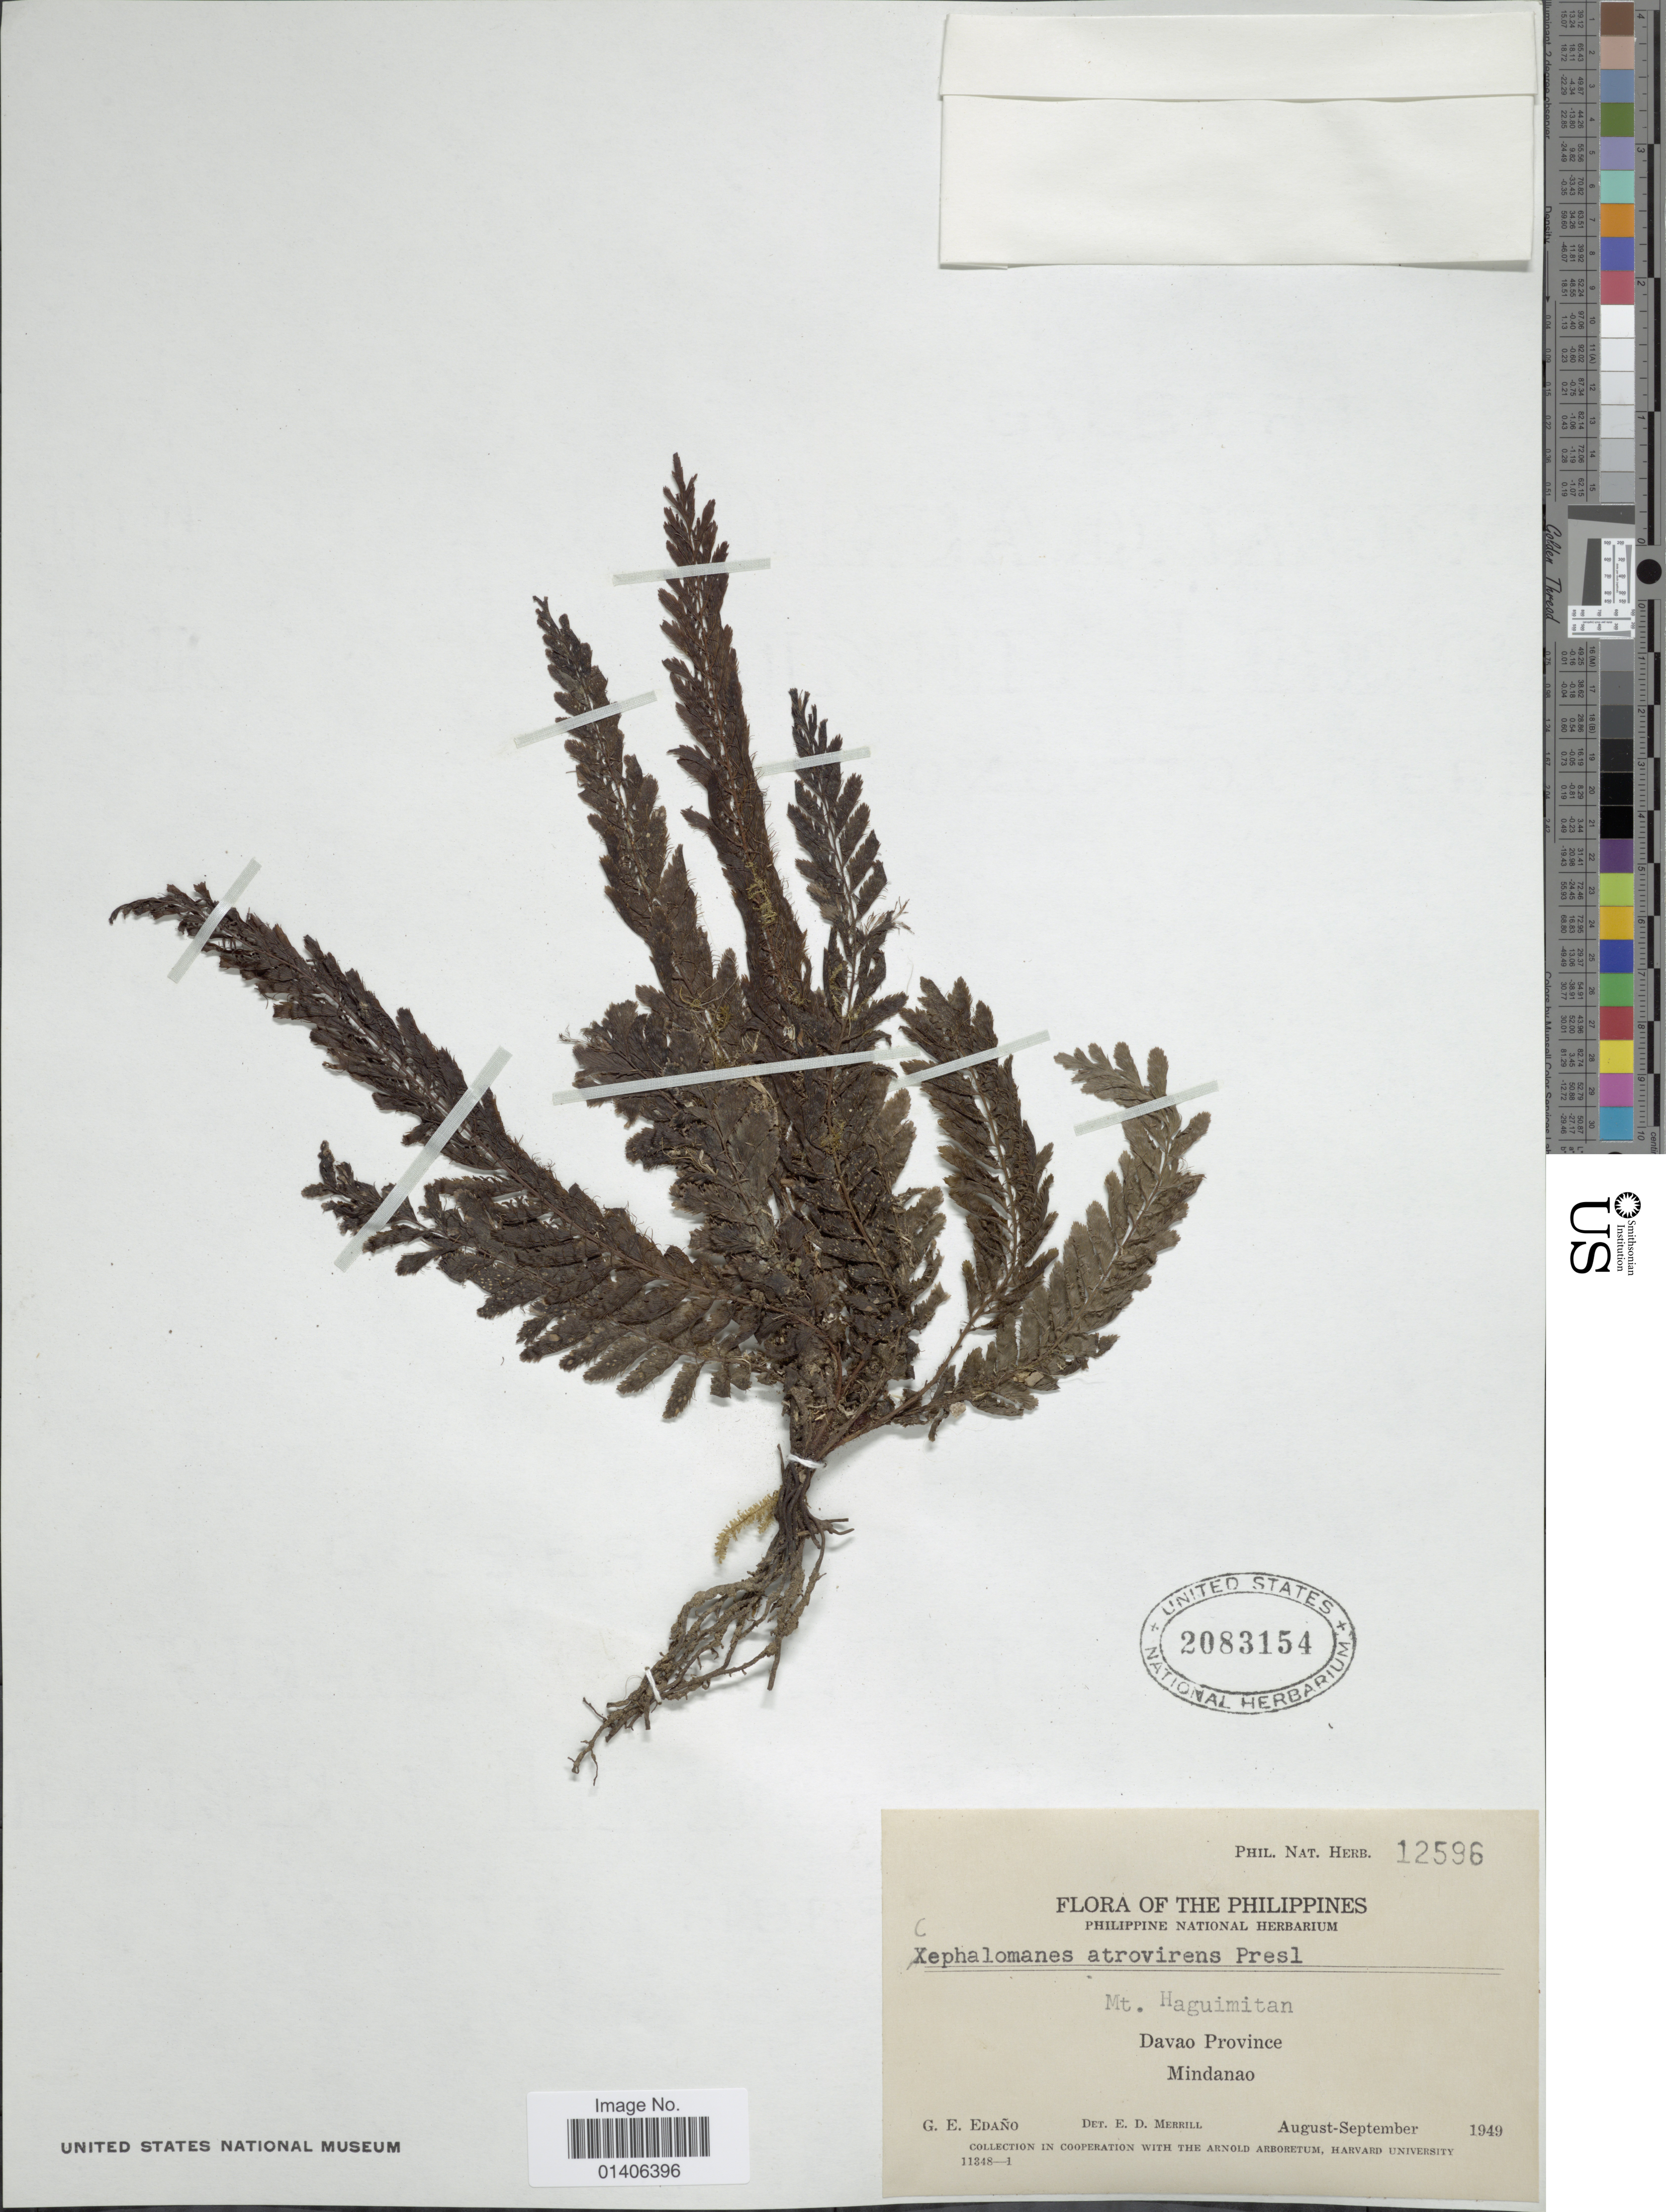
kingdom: Plantae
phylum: Tracheophyta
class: Polypodiopsida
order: Hymenophyllales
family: Hymenophyllaceae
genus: Cephalomanes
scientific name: Cephalomanes atrovirens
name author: C. Presl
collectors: G. E. Edaño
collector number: Phil. Nat Herb. 12596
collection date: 1949-08/1949-09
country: Philippines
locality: Mt Haguimitan, Davao Province, Mindanao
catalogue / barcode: US 2083154